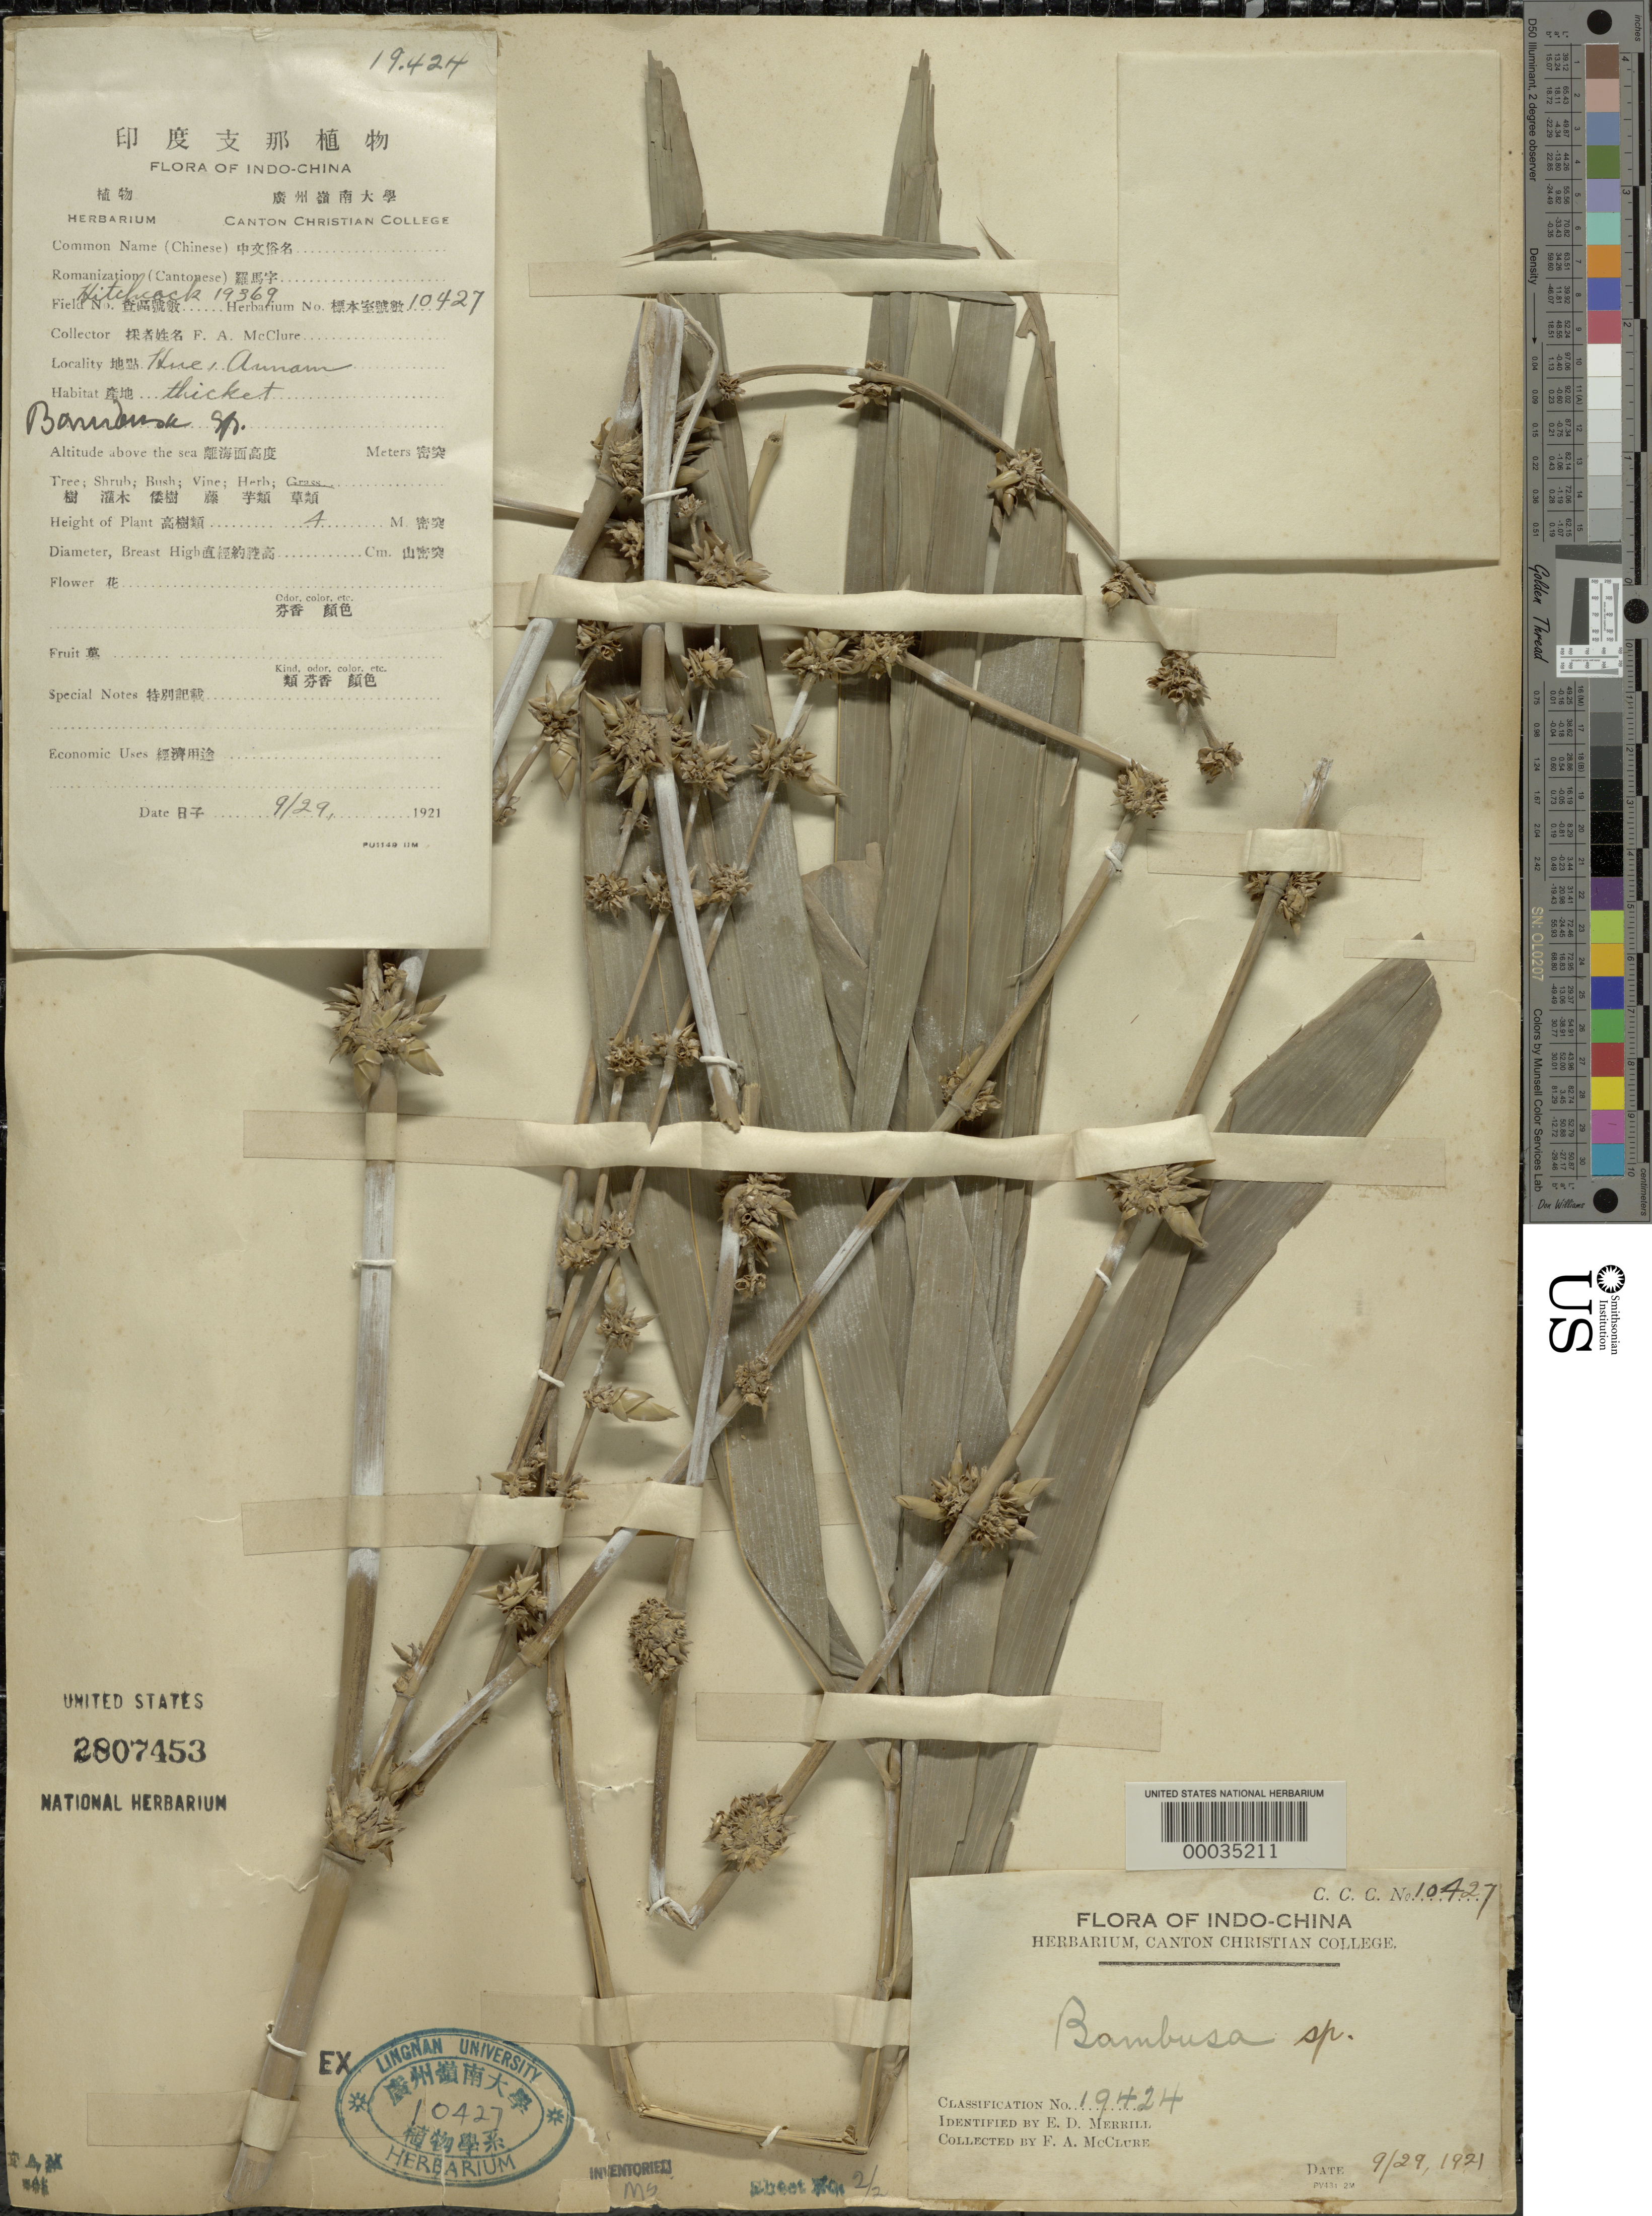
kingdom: Plantae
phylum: Tracheophyta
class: Liliopsida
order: Poales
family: Poaceae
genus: Bambusa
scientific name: Bambusa sp.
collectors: F. A. McClure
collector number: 833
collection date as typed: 29 Sep 1921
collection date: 1921-09-29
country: Vietnam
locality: Flora of Indo-China, Hue, Annam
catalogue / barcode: US 2807453